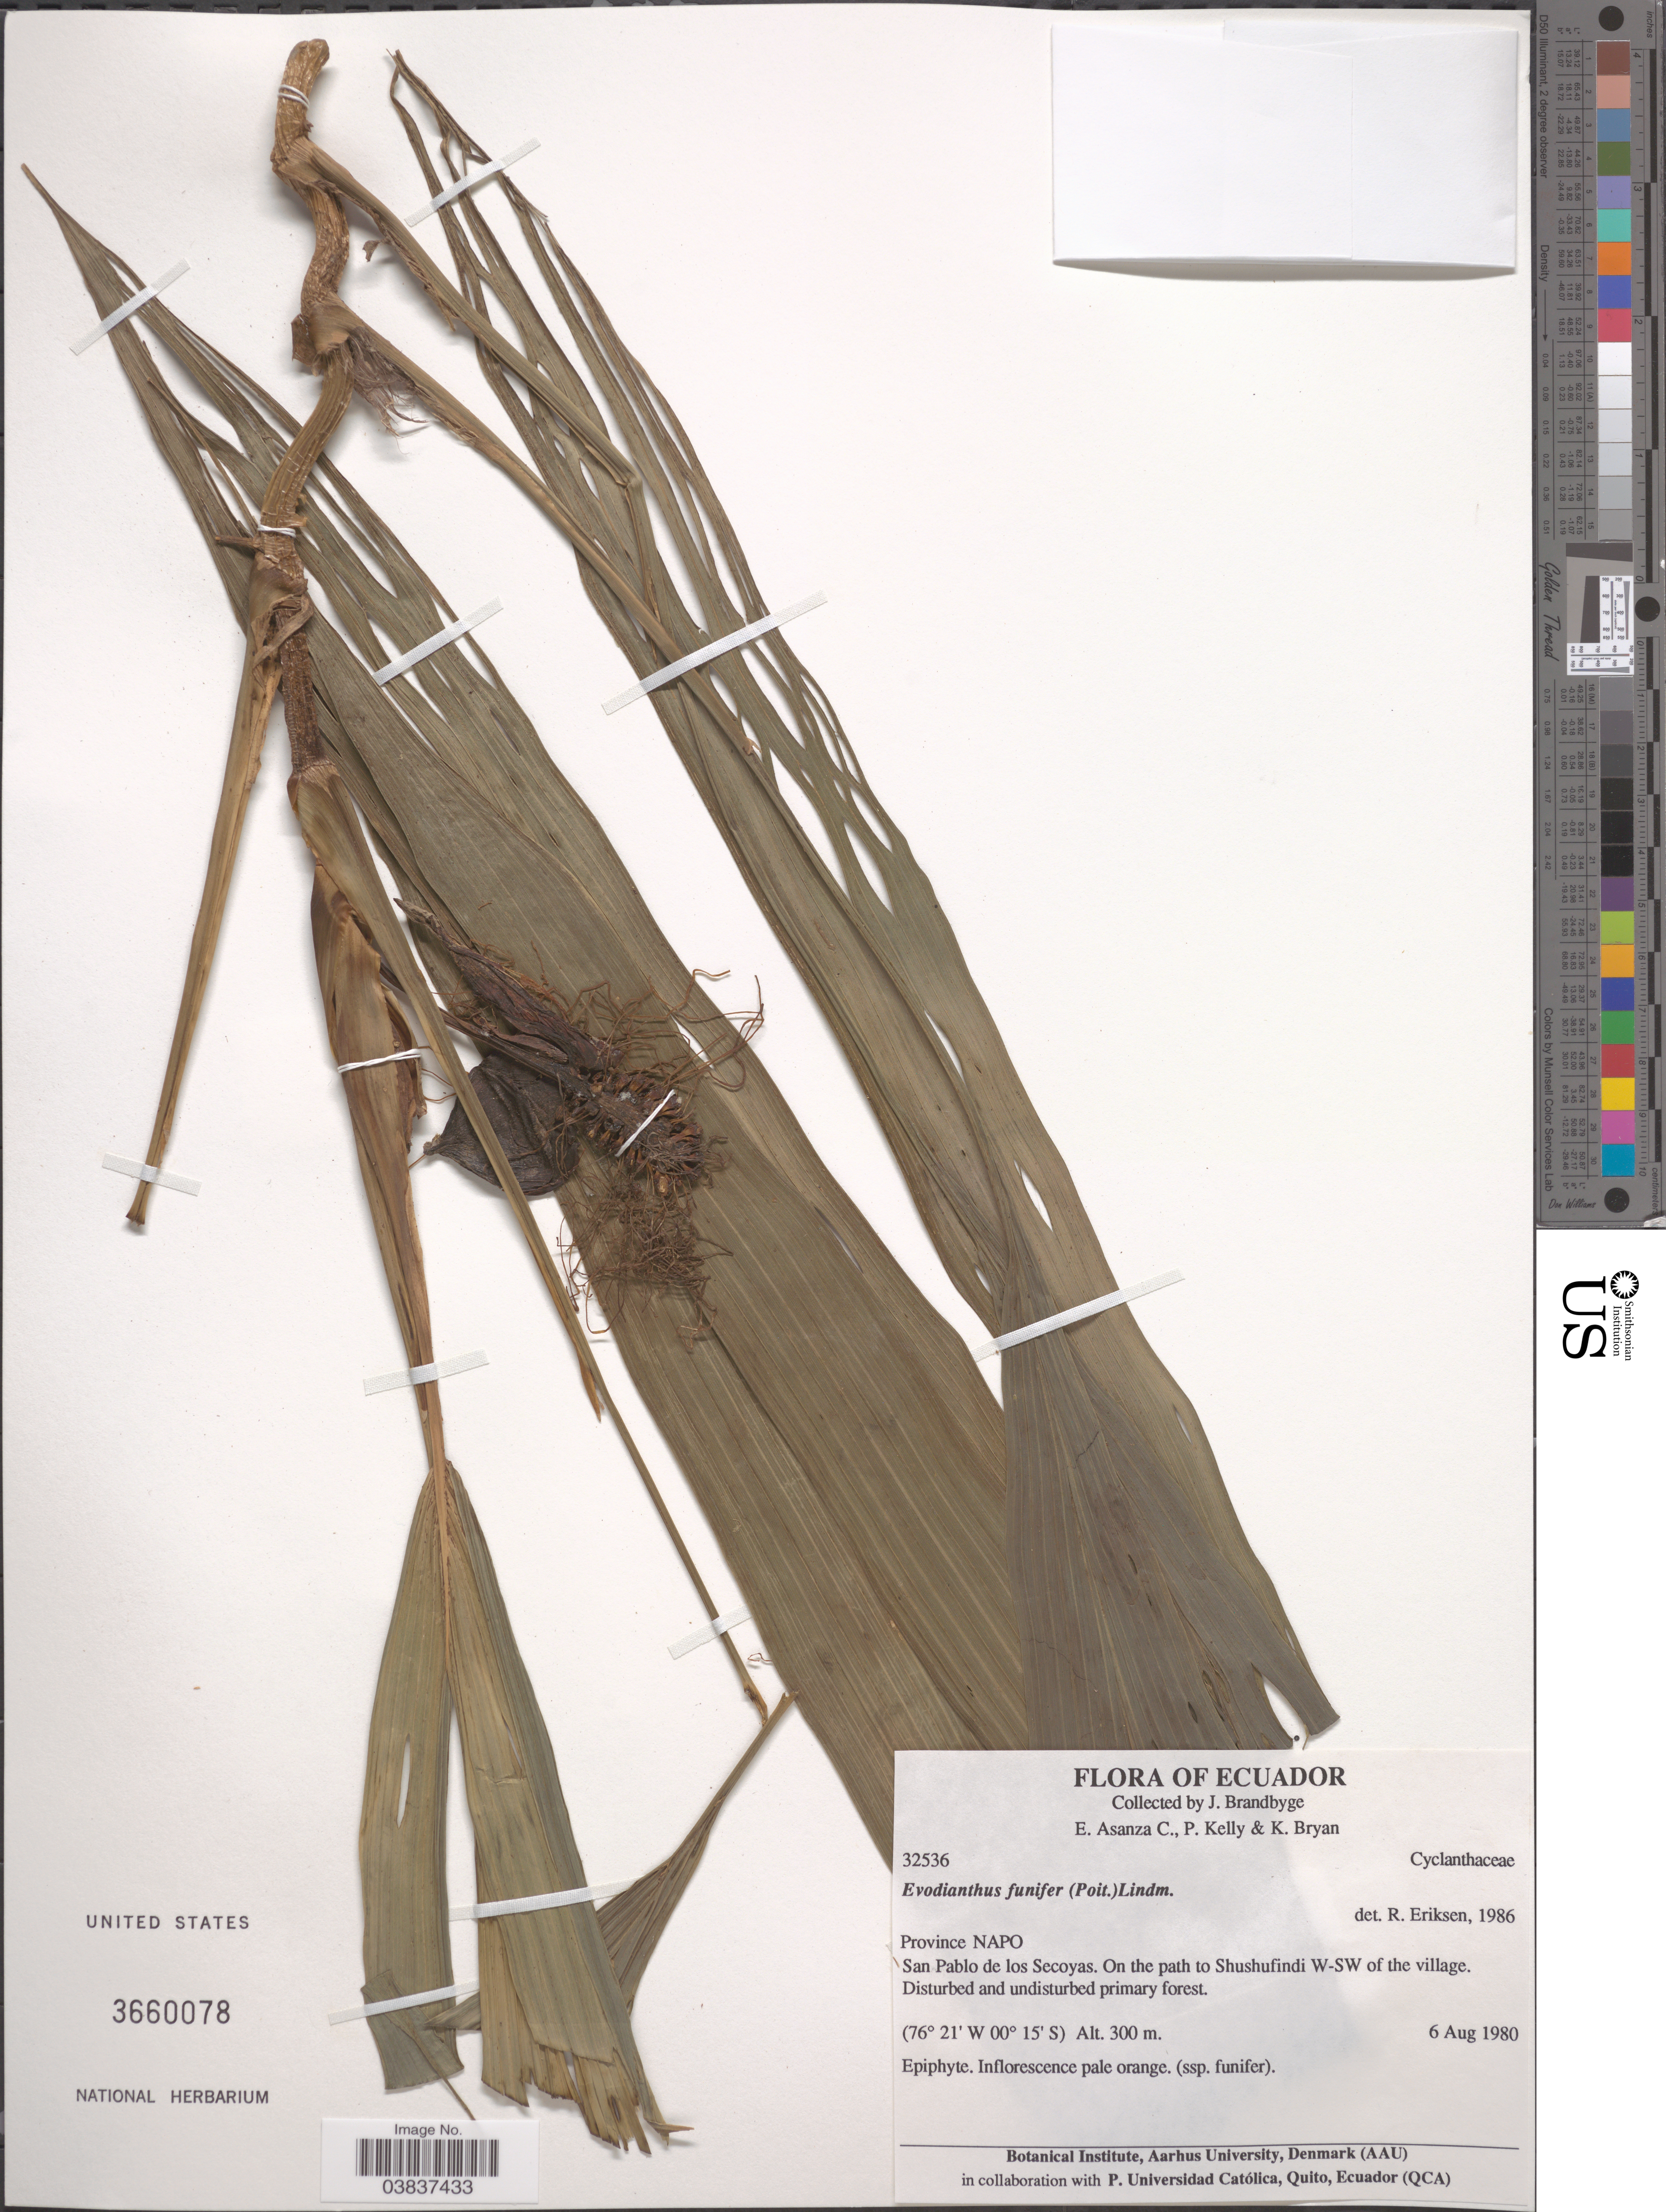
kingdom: Plantae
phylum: Tracheophyta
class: Liliopsida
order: Pandanales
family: Cyclanthaceae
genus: Evodianthus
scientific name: Evodianthus funifer subsp. funifer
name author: (Poit.) Lindm.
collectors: J. Brandbyge, E. Asanza C., P. Kelly & K. Bryan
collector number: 32536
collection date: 1980-08-06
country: Ecuador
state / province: Napo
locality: San Pablo de los Secoyas. On the path to Shushufindi W-SW of the village.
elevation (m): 300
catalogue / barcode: US 3660078